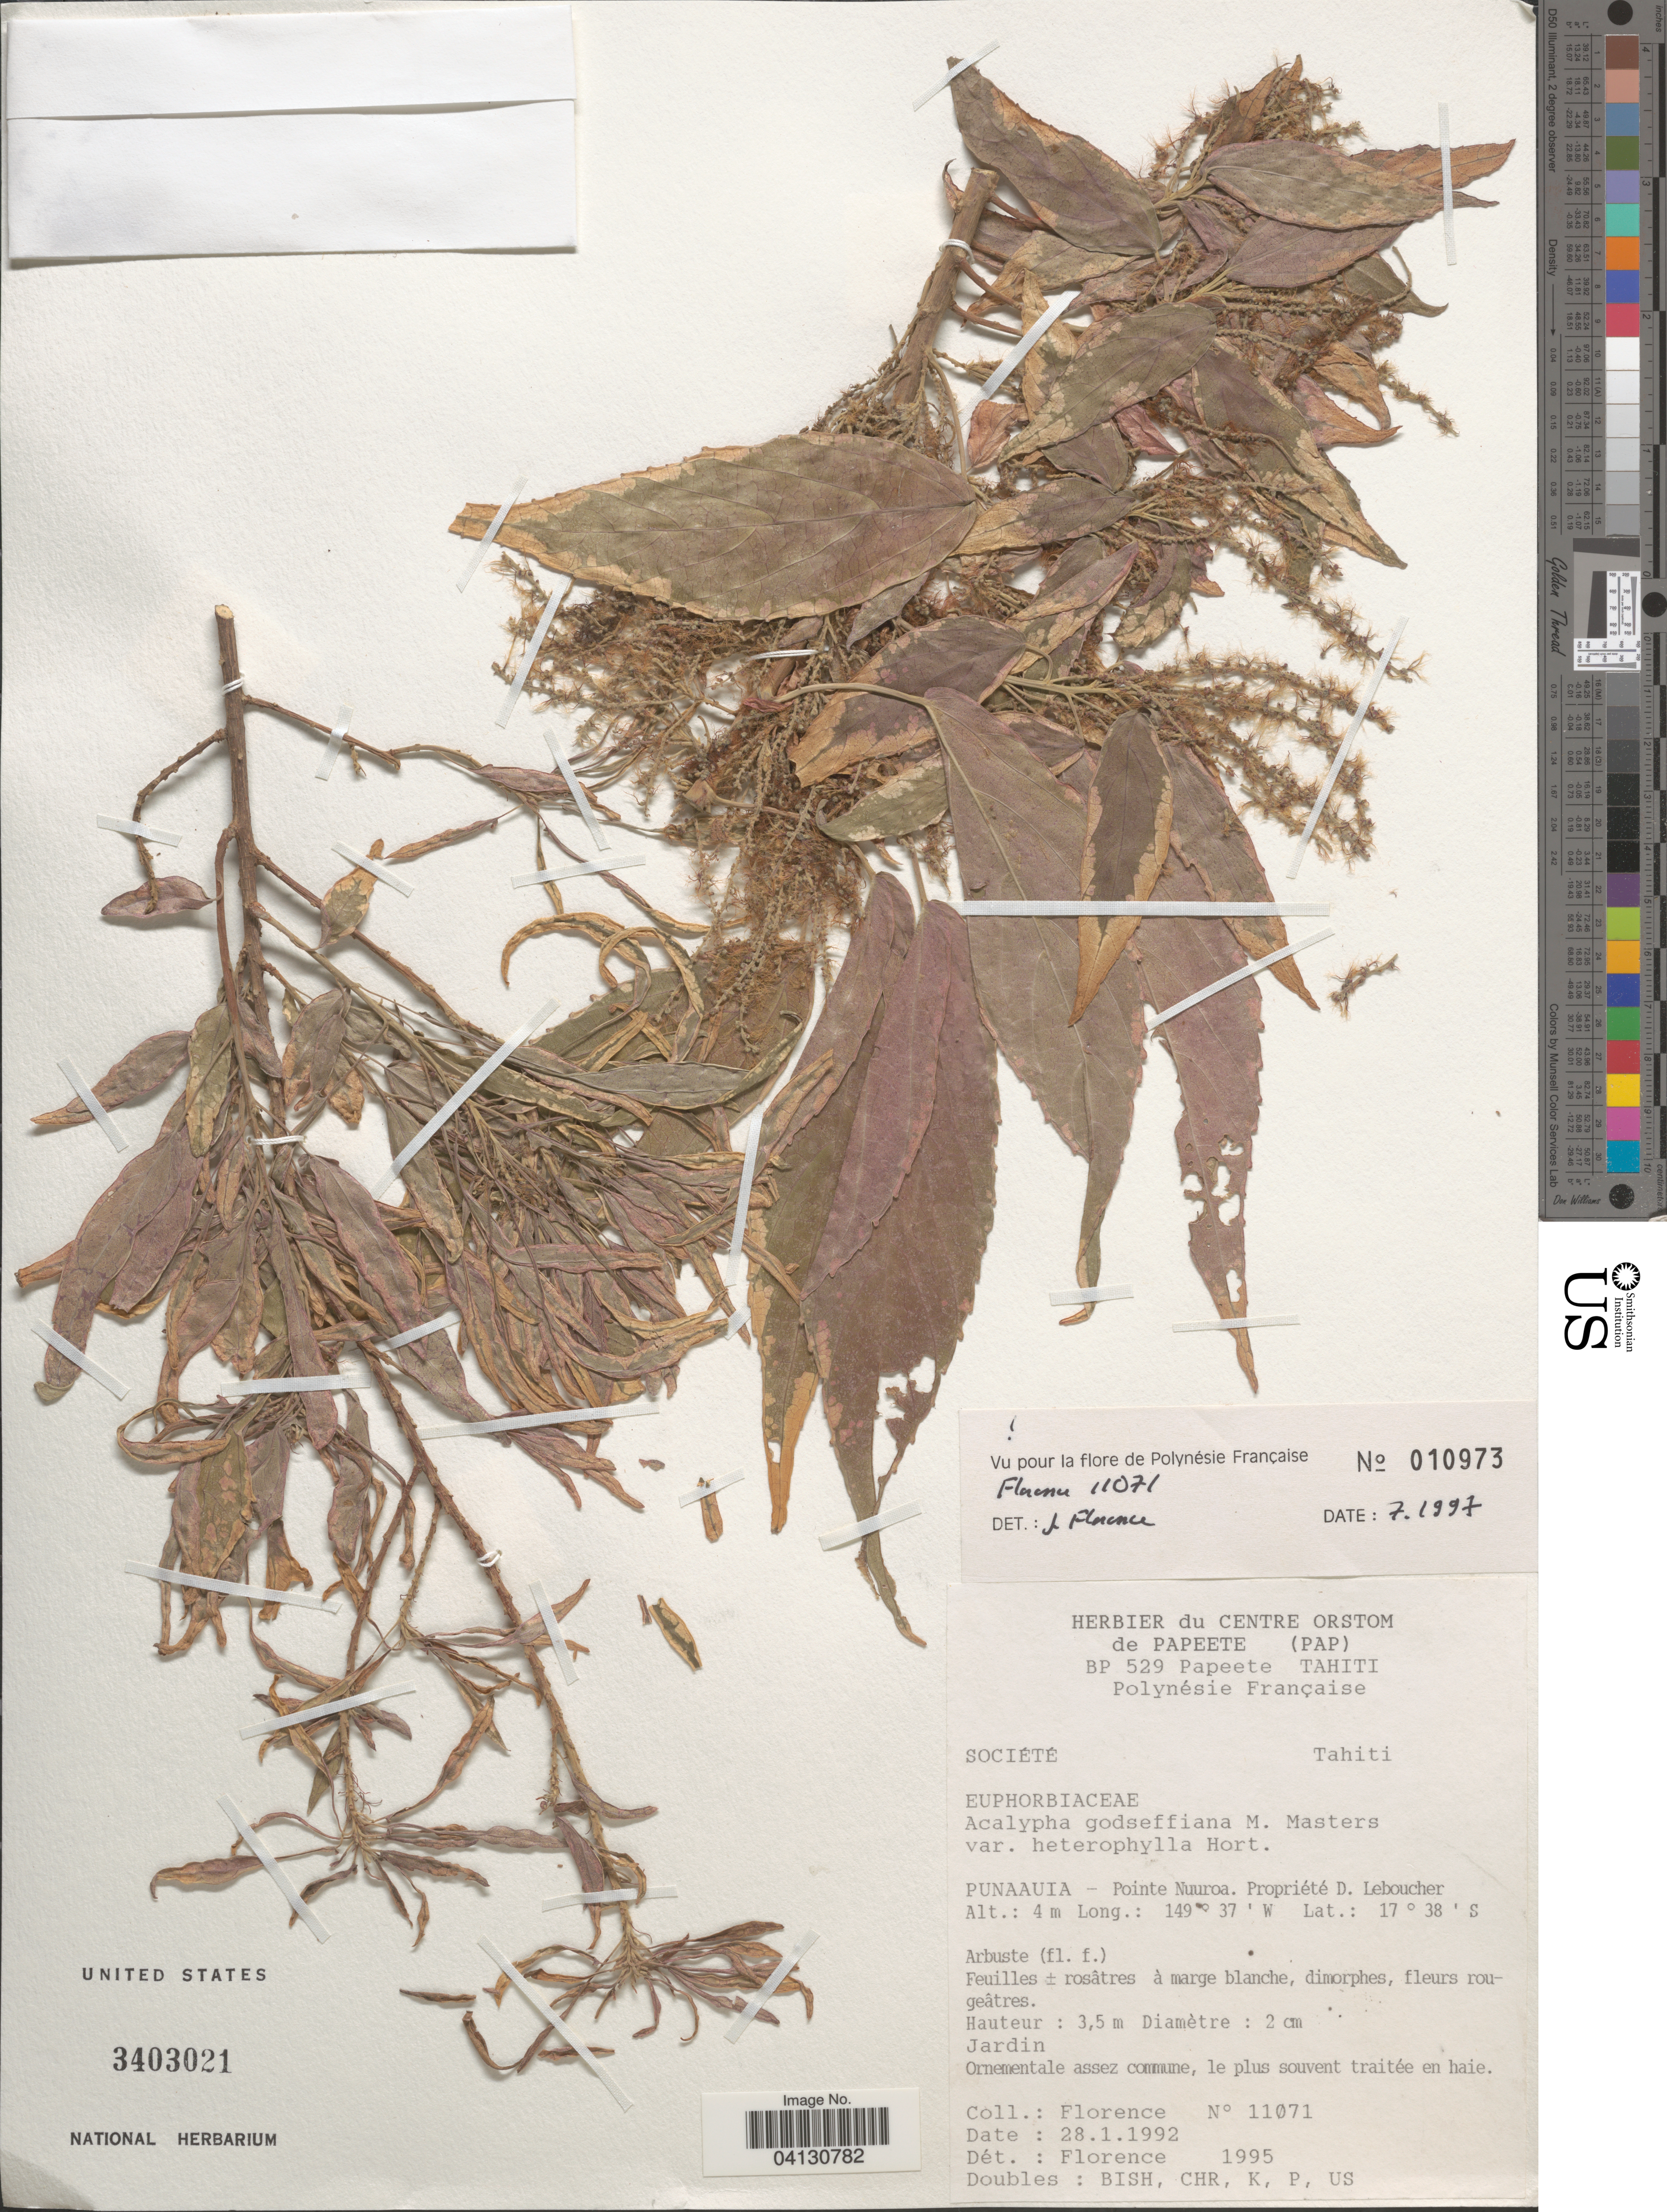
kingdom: Plantae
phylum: Tracheophyta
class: Magnoliopsida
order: Malpighiales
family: Euphorbiaceae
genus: Acalypha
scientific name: Acalypha godseffiana var. heterophylla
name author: L.H. Bailey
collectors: -. Florence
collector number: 11071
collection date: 1992-01-28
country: French Polynesia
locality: BP 529 Papeete Tahiti. Polynésie Française. Punaauia - Pointe Nuuroa. Propriété D. Leboucher.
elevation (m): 4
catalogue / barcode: US 3403021